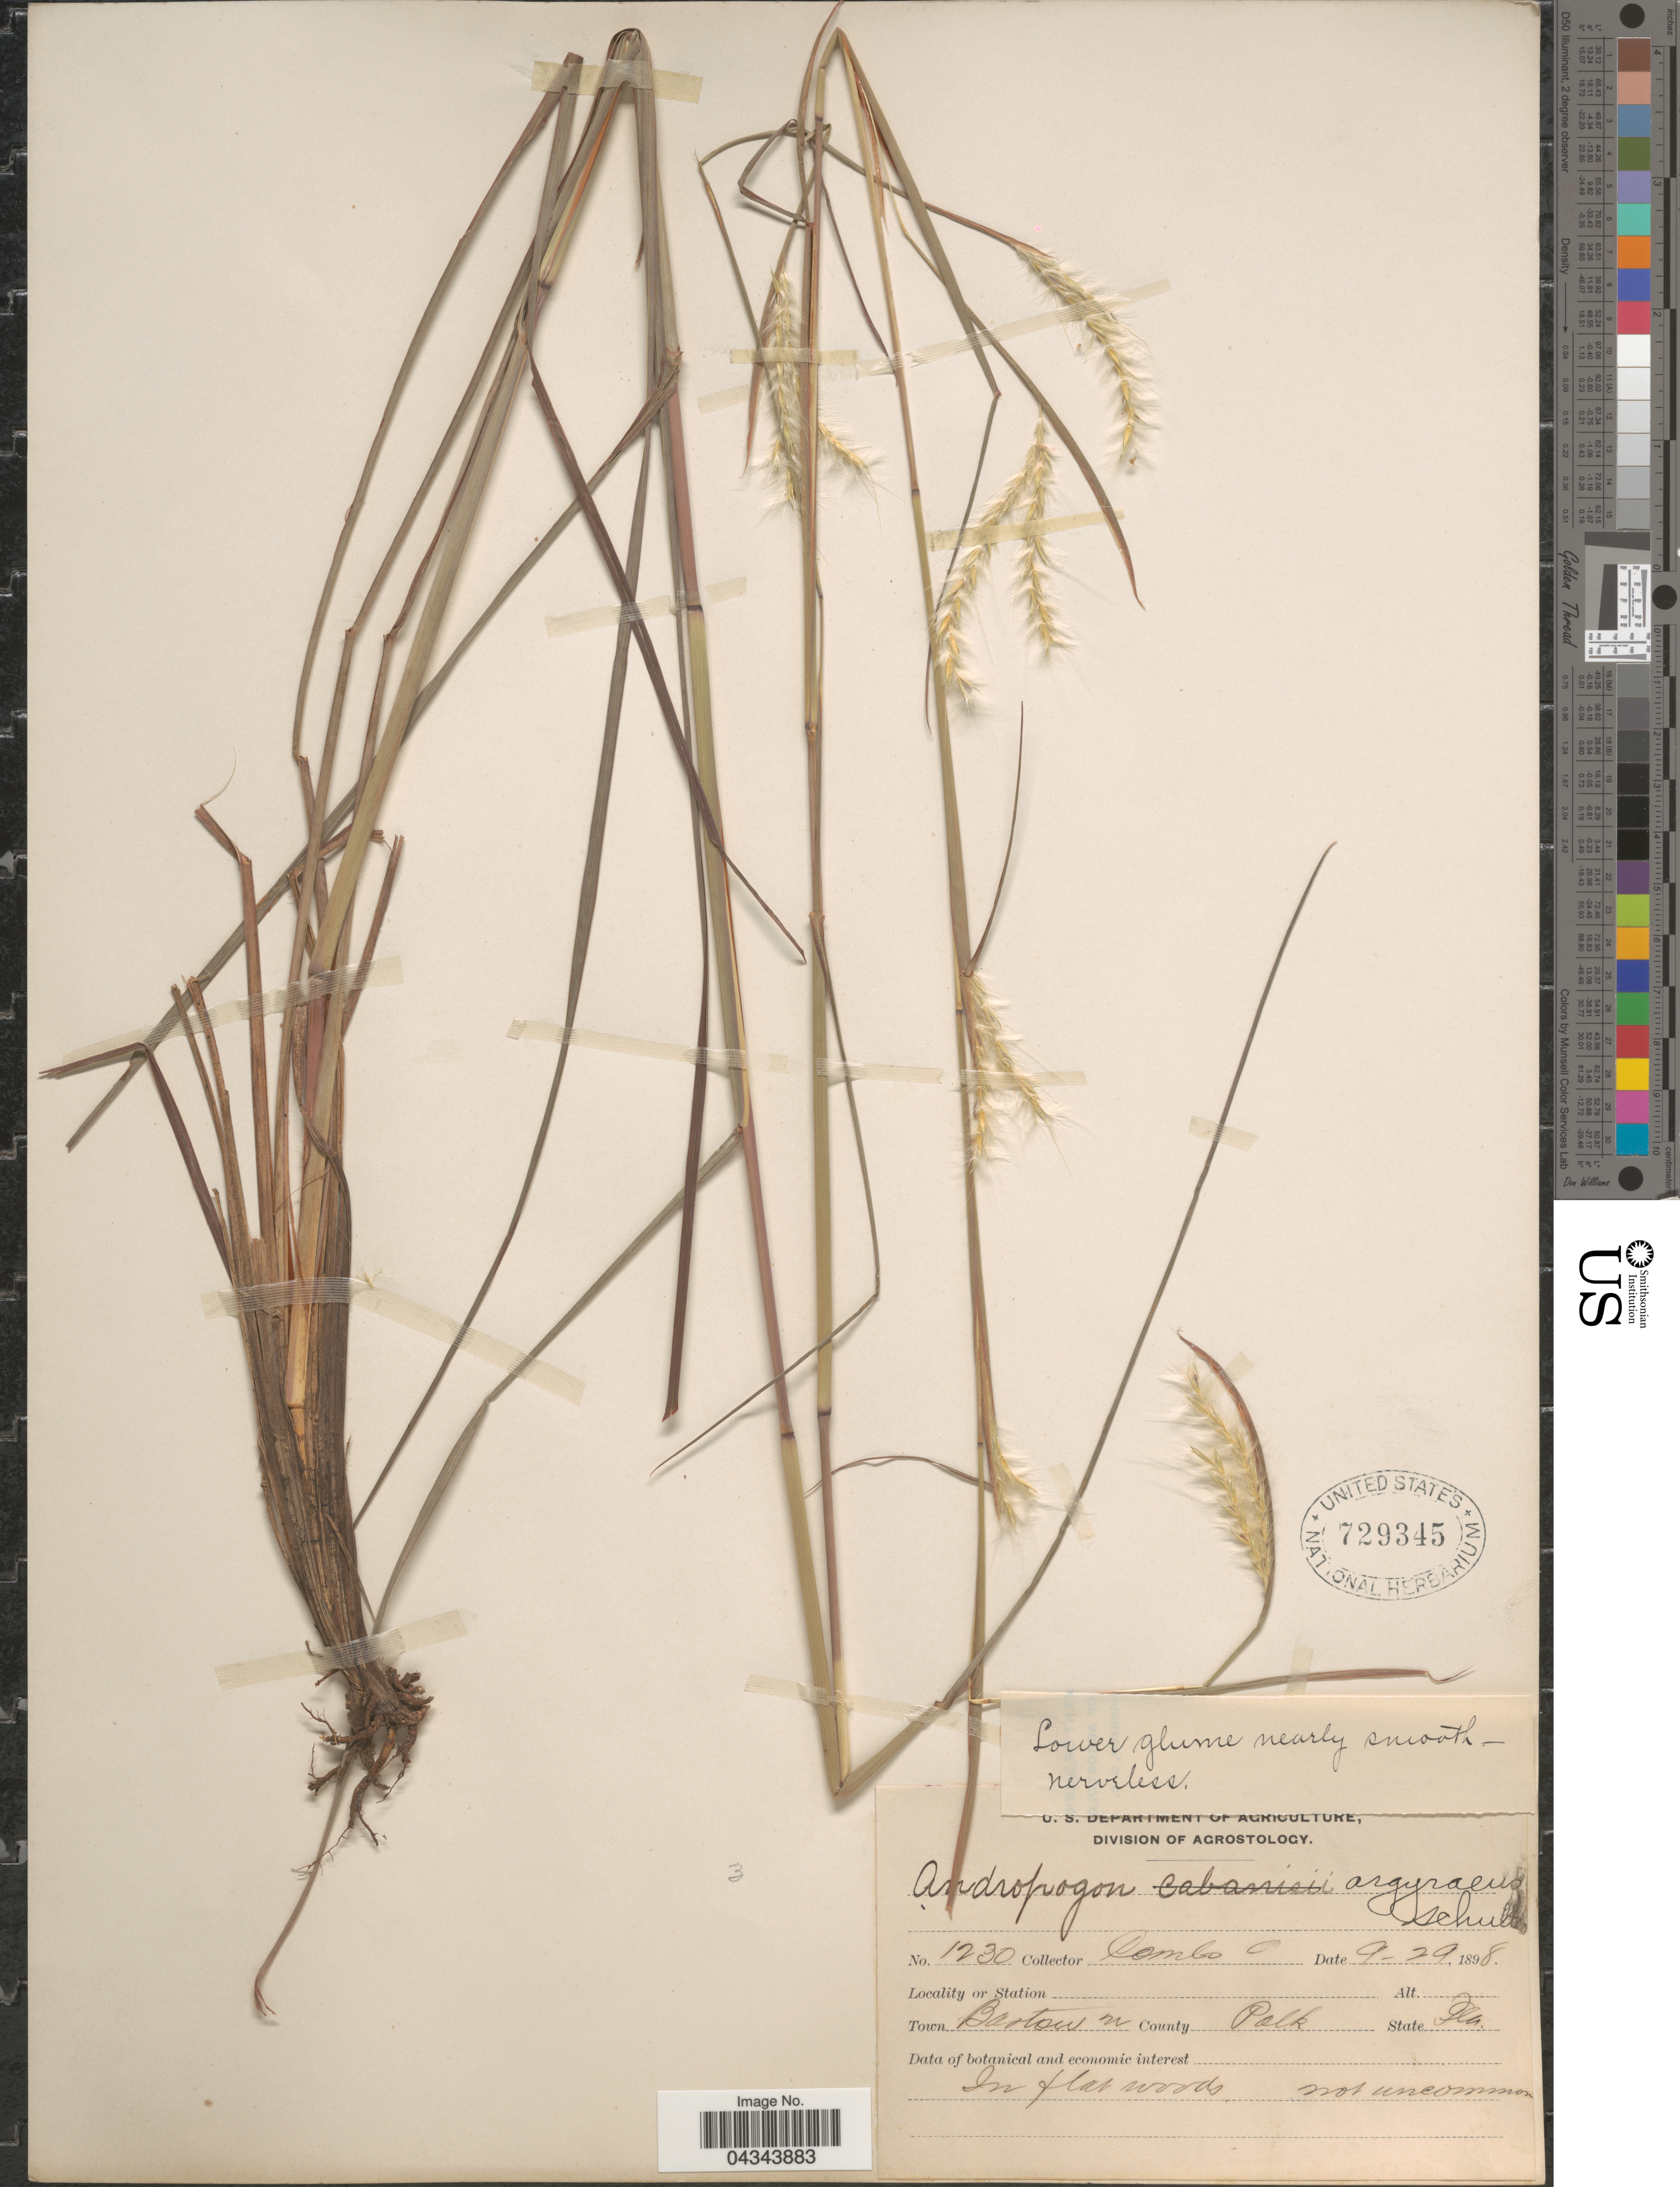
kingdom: Plantae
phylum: Tracheophyta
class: Liliopsida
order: Poales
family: Poaceae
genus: Andropogon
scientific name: Andropogon ternarius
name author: Michx.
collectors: -. Combs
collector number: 1230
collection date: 1898-09-29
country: United States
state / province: Florida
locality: Town Barton n. County Polk.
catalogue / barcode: US 729345